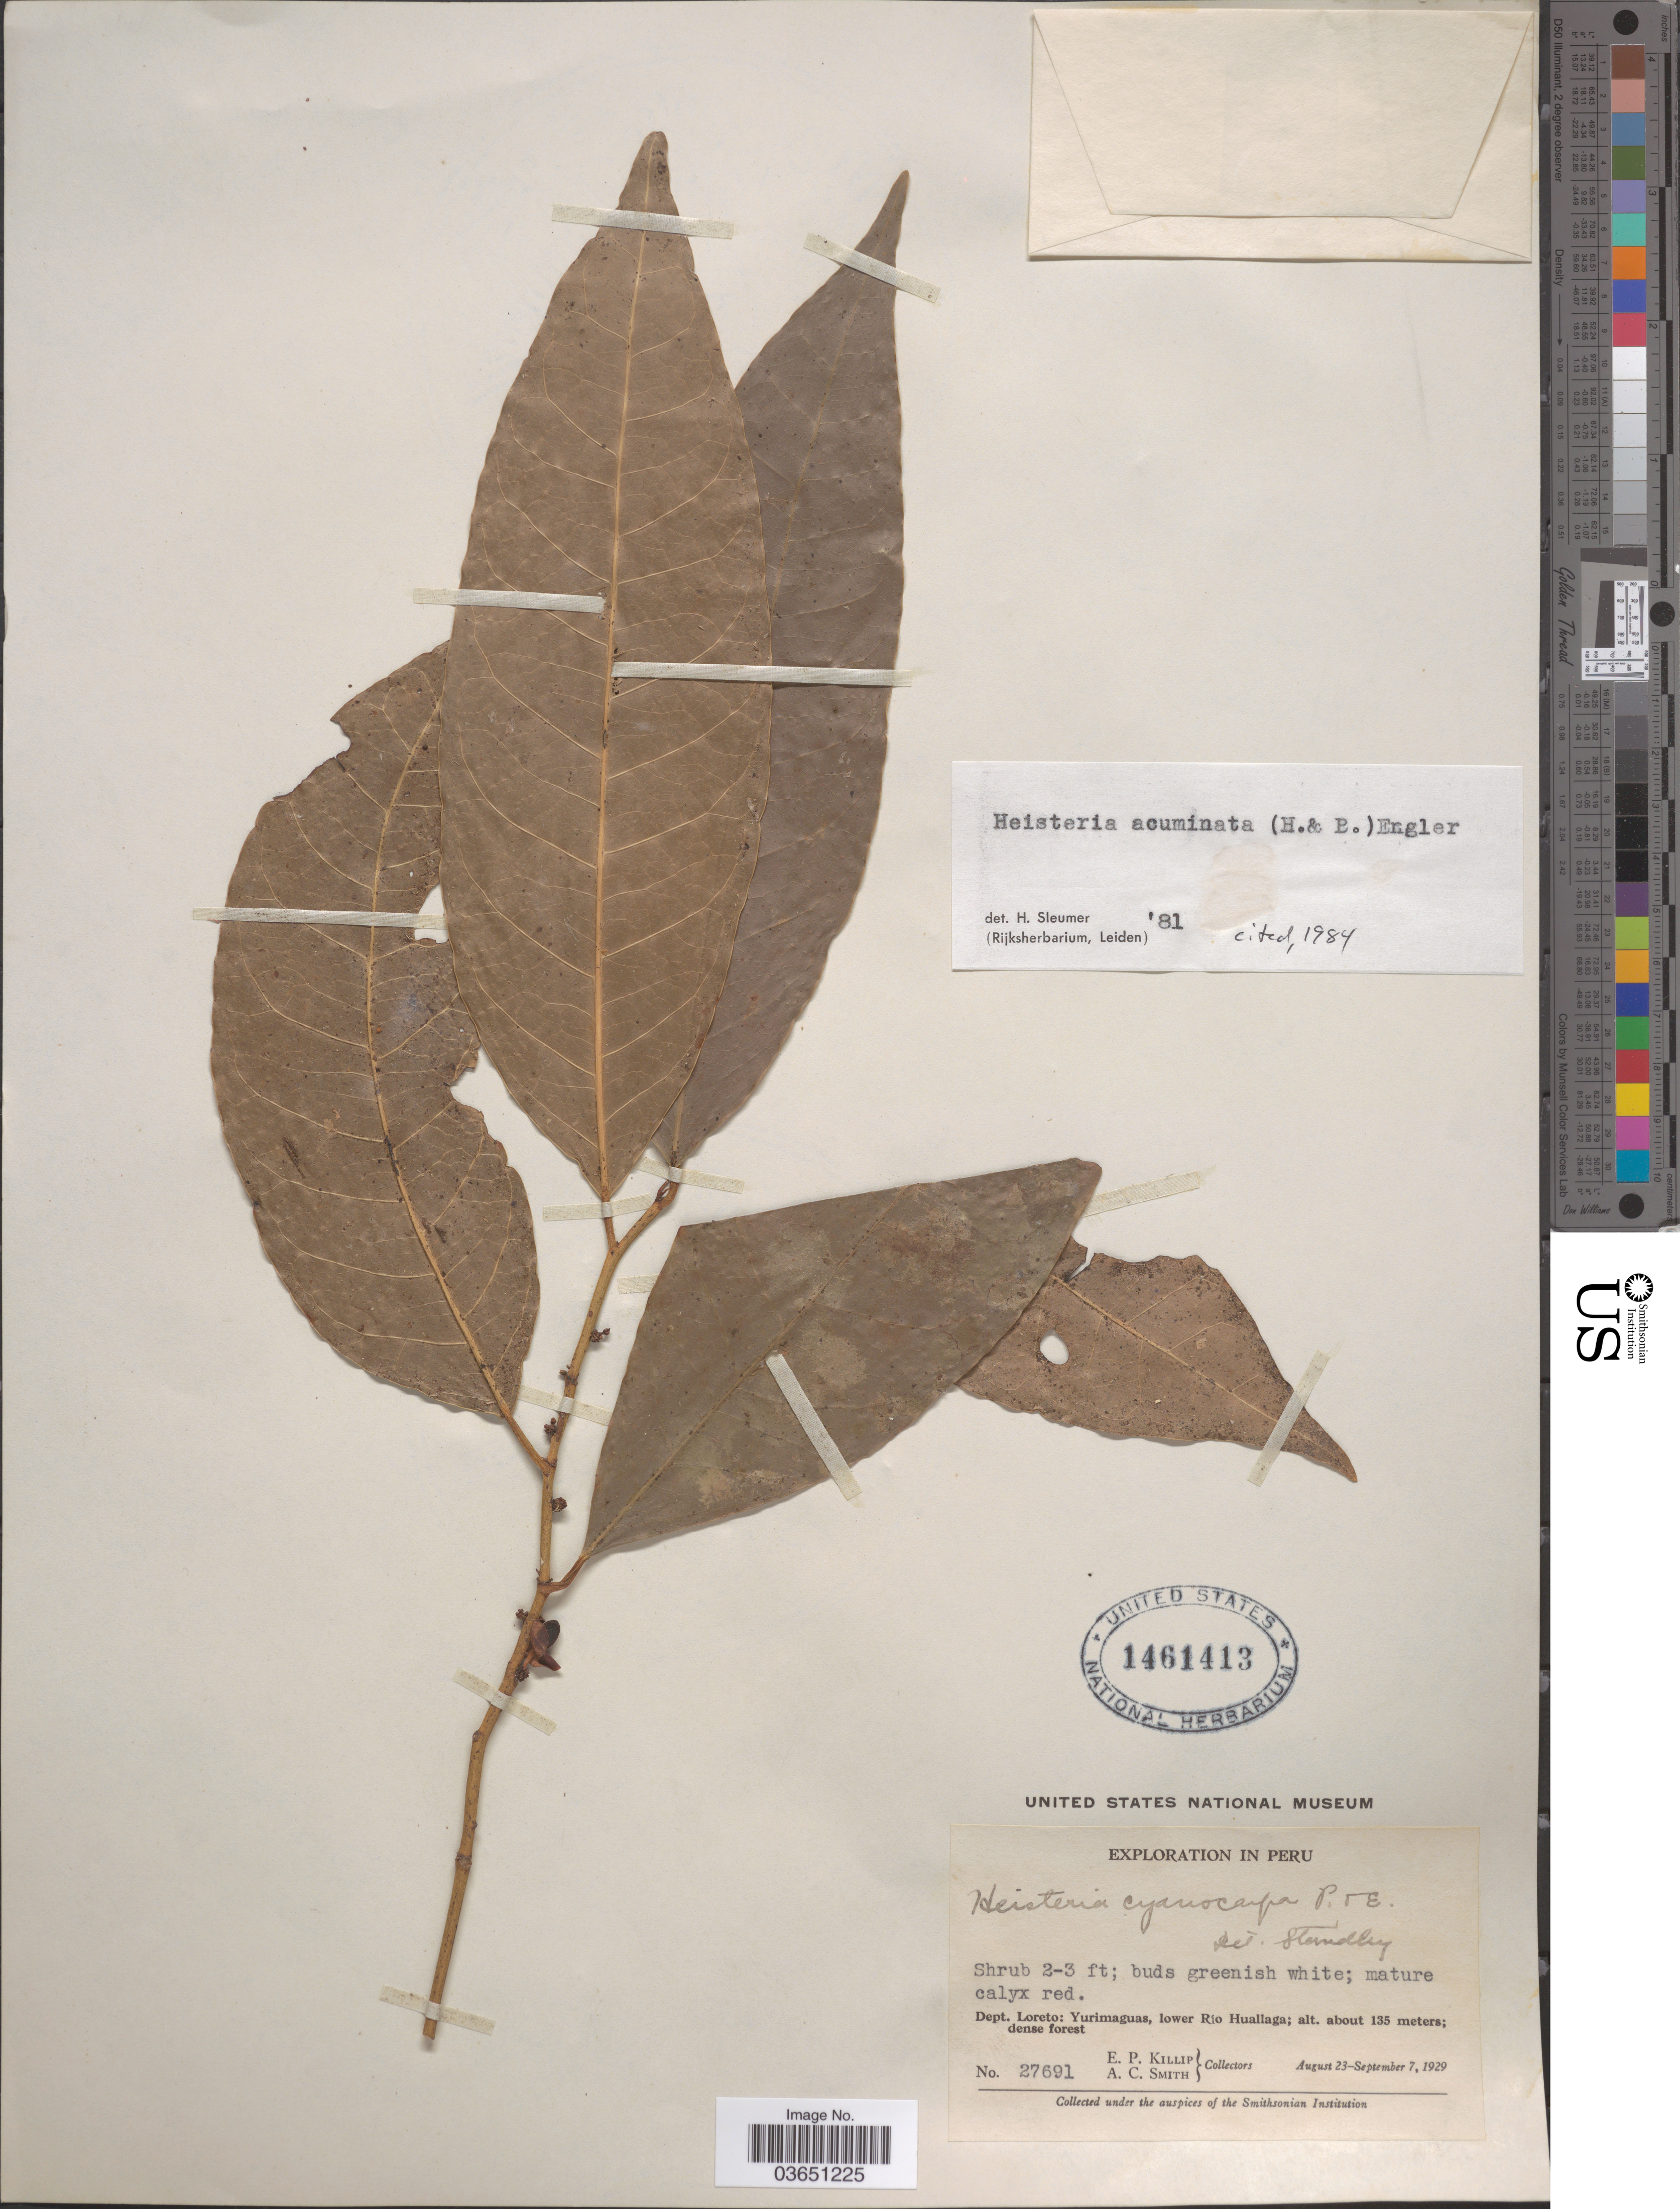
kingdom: Plantae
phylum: Tracheophyta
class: Magnoliopsida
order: Santalales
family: Erythropalaceae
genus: Heisteria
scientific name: Heisteria acuminata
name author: (Humb. & Bonpl.) Engl.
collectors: E. P. Killip & A. C. Smith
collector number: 27691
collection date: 1929-08-23/1929-09-07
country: Peru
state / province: Loreto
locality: Dept. Loreto: Yurimaguas, lower Río Huallaga.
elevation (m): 135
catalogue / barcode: US 1461413